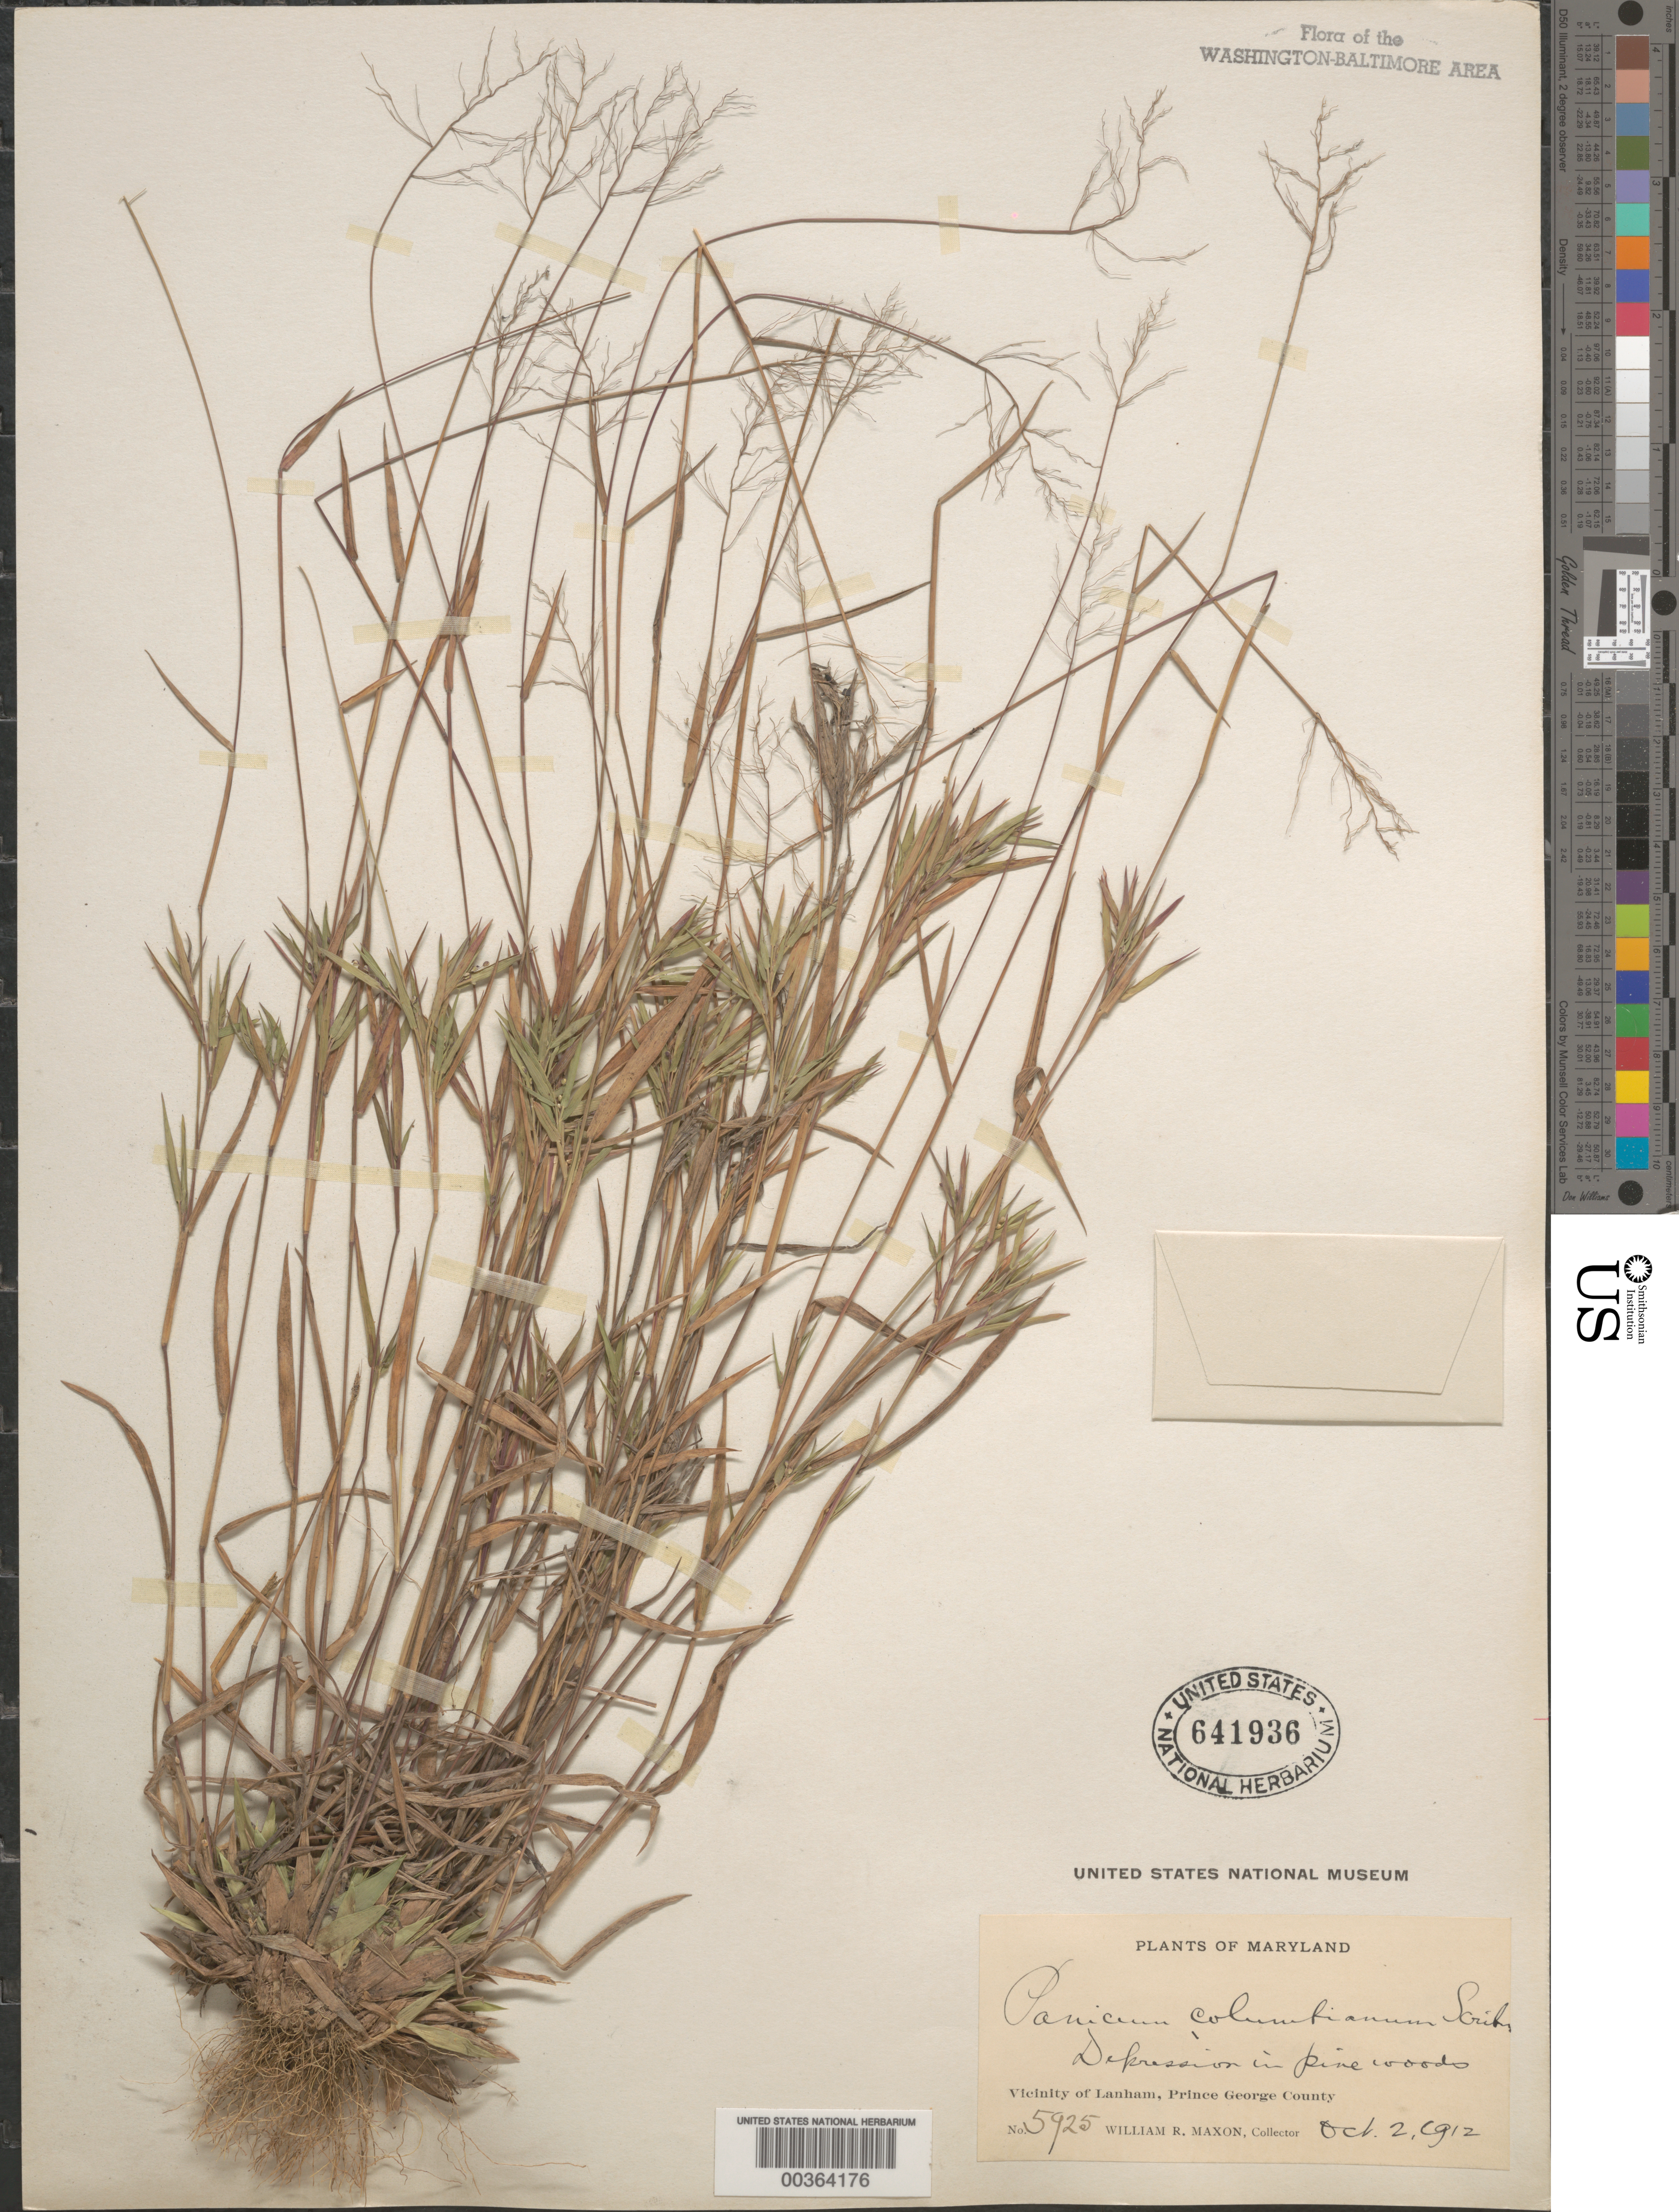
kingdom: Plantae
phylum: Tracheophyta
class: Liliopsida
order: Poales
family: Poaceae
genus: Dichanthelium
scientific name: Dichanthelium sabulorum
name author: (Lam.) Gould & C.A. Clark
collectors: W. R. Maxon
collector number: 5925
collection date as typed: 02 Oct 1912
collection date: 1912-10-02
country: United States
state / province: Maryland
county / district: Prince George's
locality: Lanham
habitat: Depression in pine woods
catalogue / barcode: US 641936